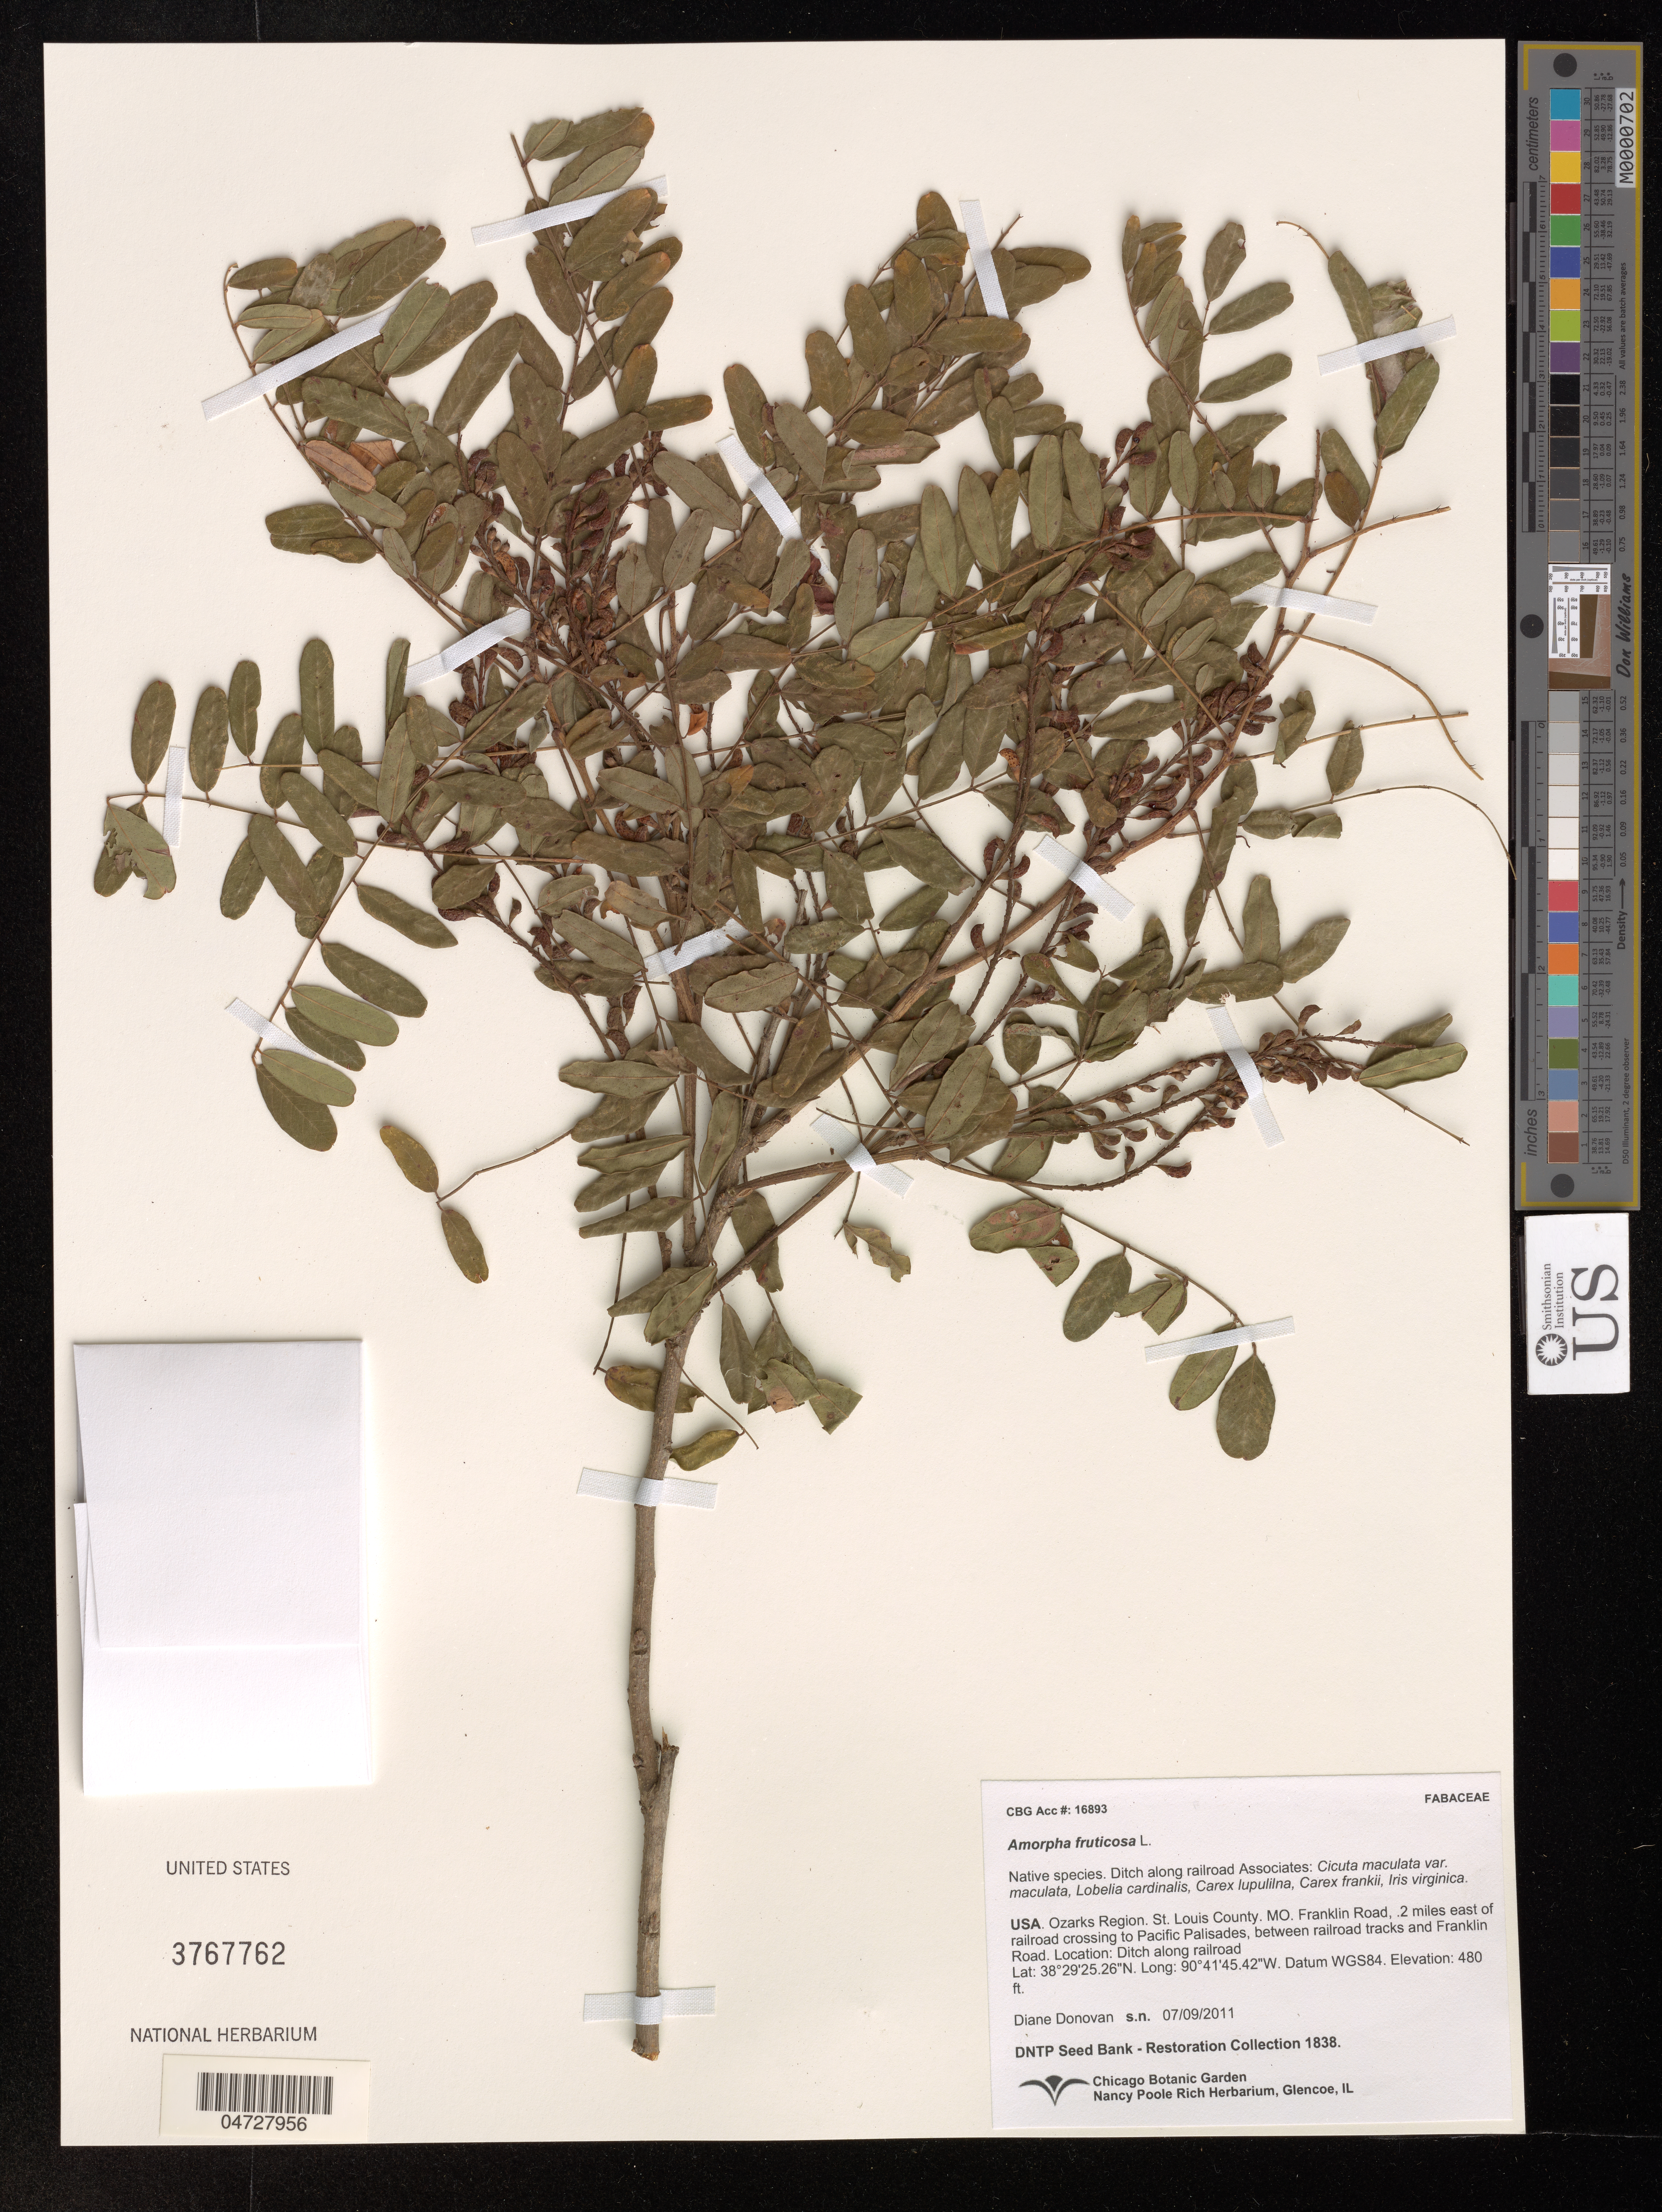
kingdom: Plantae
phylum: Tracheophyta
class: Magnoliopsida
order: Fabales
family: Fabaceae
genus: Amorpha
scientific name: Amorpha fruticosa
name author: L.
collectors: D. Donovan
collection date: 2011-07-09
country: United States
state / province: Missouri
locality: Ozarks Region, St. Louis County, Franklin Road, 2 miles east of railroad crossing to Pacific Palisades, between railroad tracks and Franklin Road.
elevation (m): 146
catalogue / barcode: US 3767762